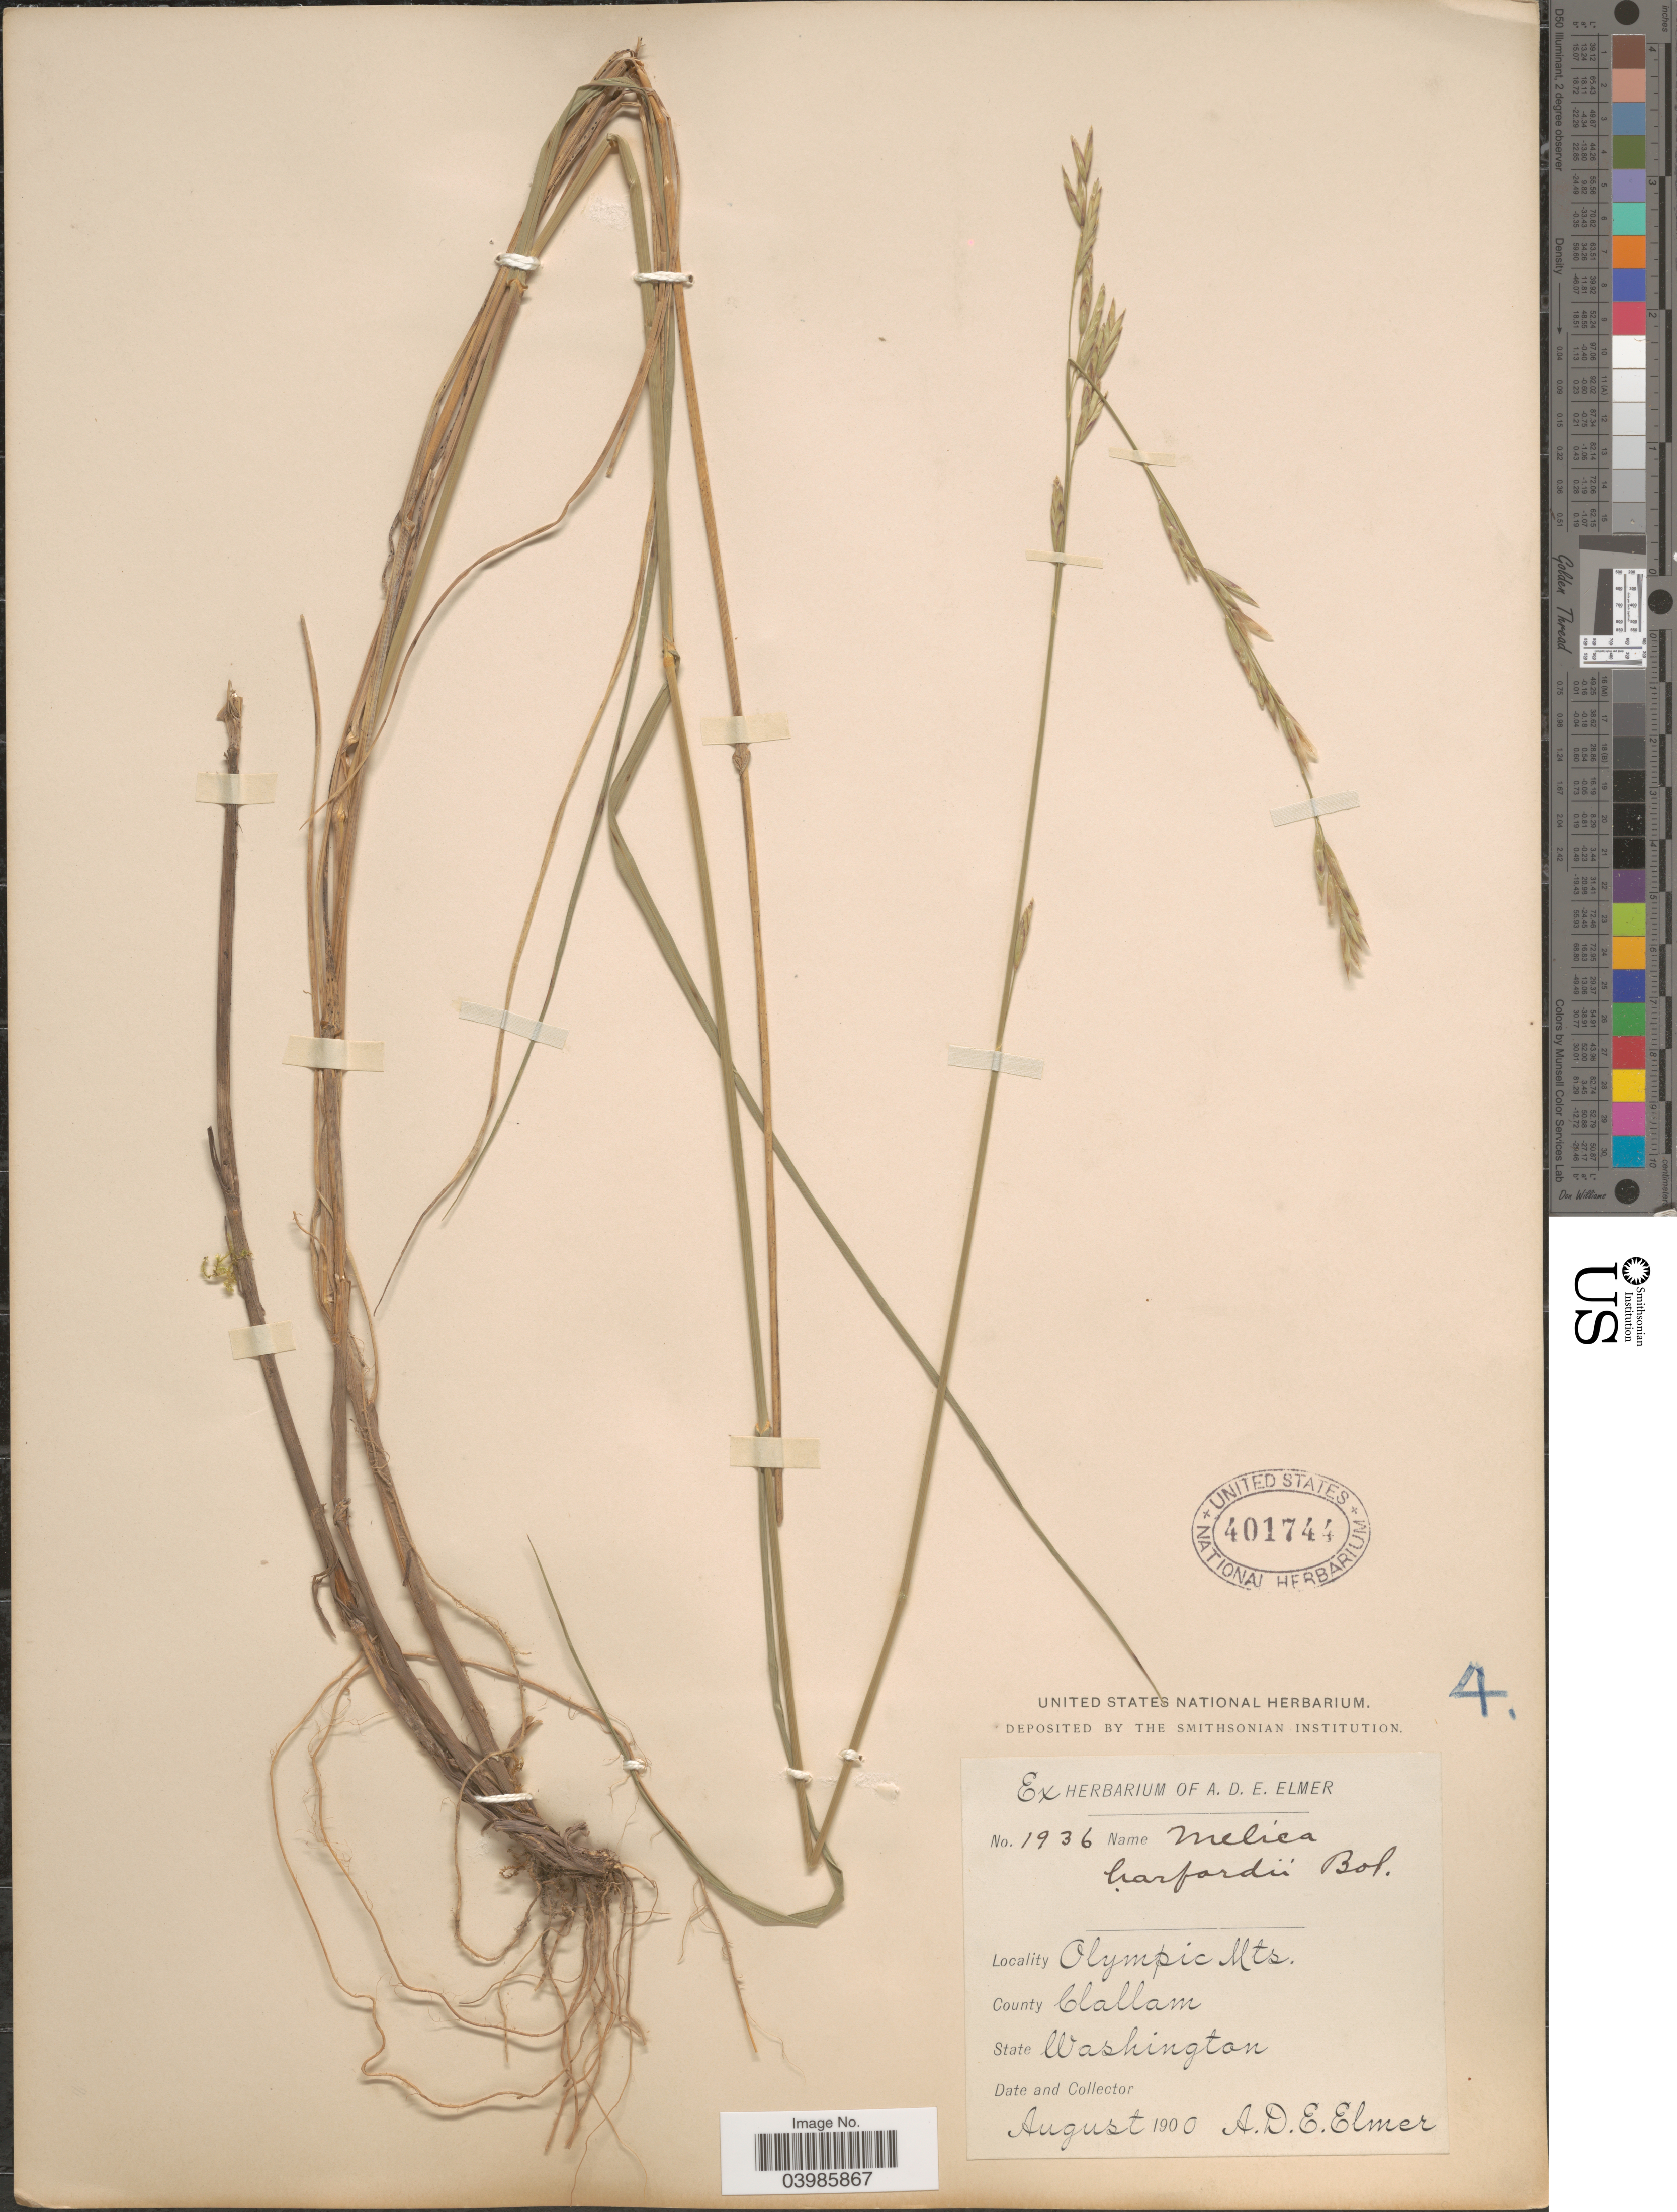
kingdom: Plantae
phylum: Tracheophyta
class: Liliopsida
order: Poales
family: Poaceae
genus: Melica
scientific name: Melica harfordii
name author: Bol.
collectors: A. D. E. Elmer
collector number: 1936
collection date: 1900-08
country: United States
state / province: Washington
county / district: Clallam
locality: Olympic Mts. County Clallam.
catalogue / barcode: US 401744